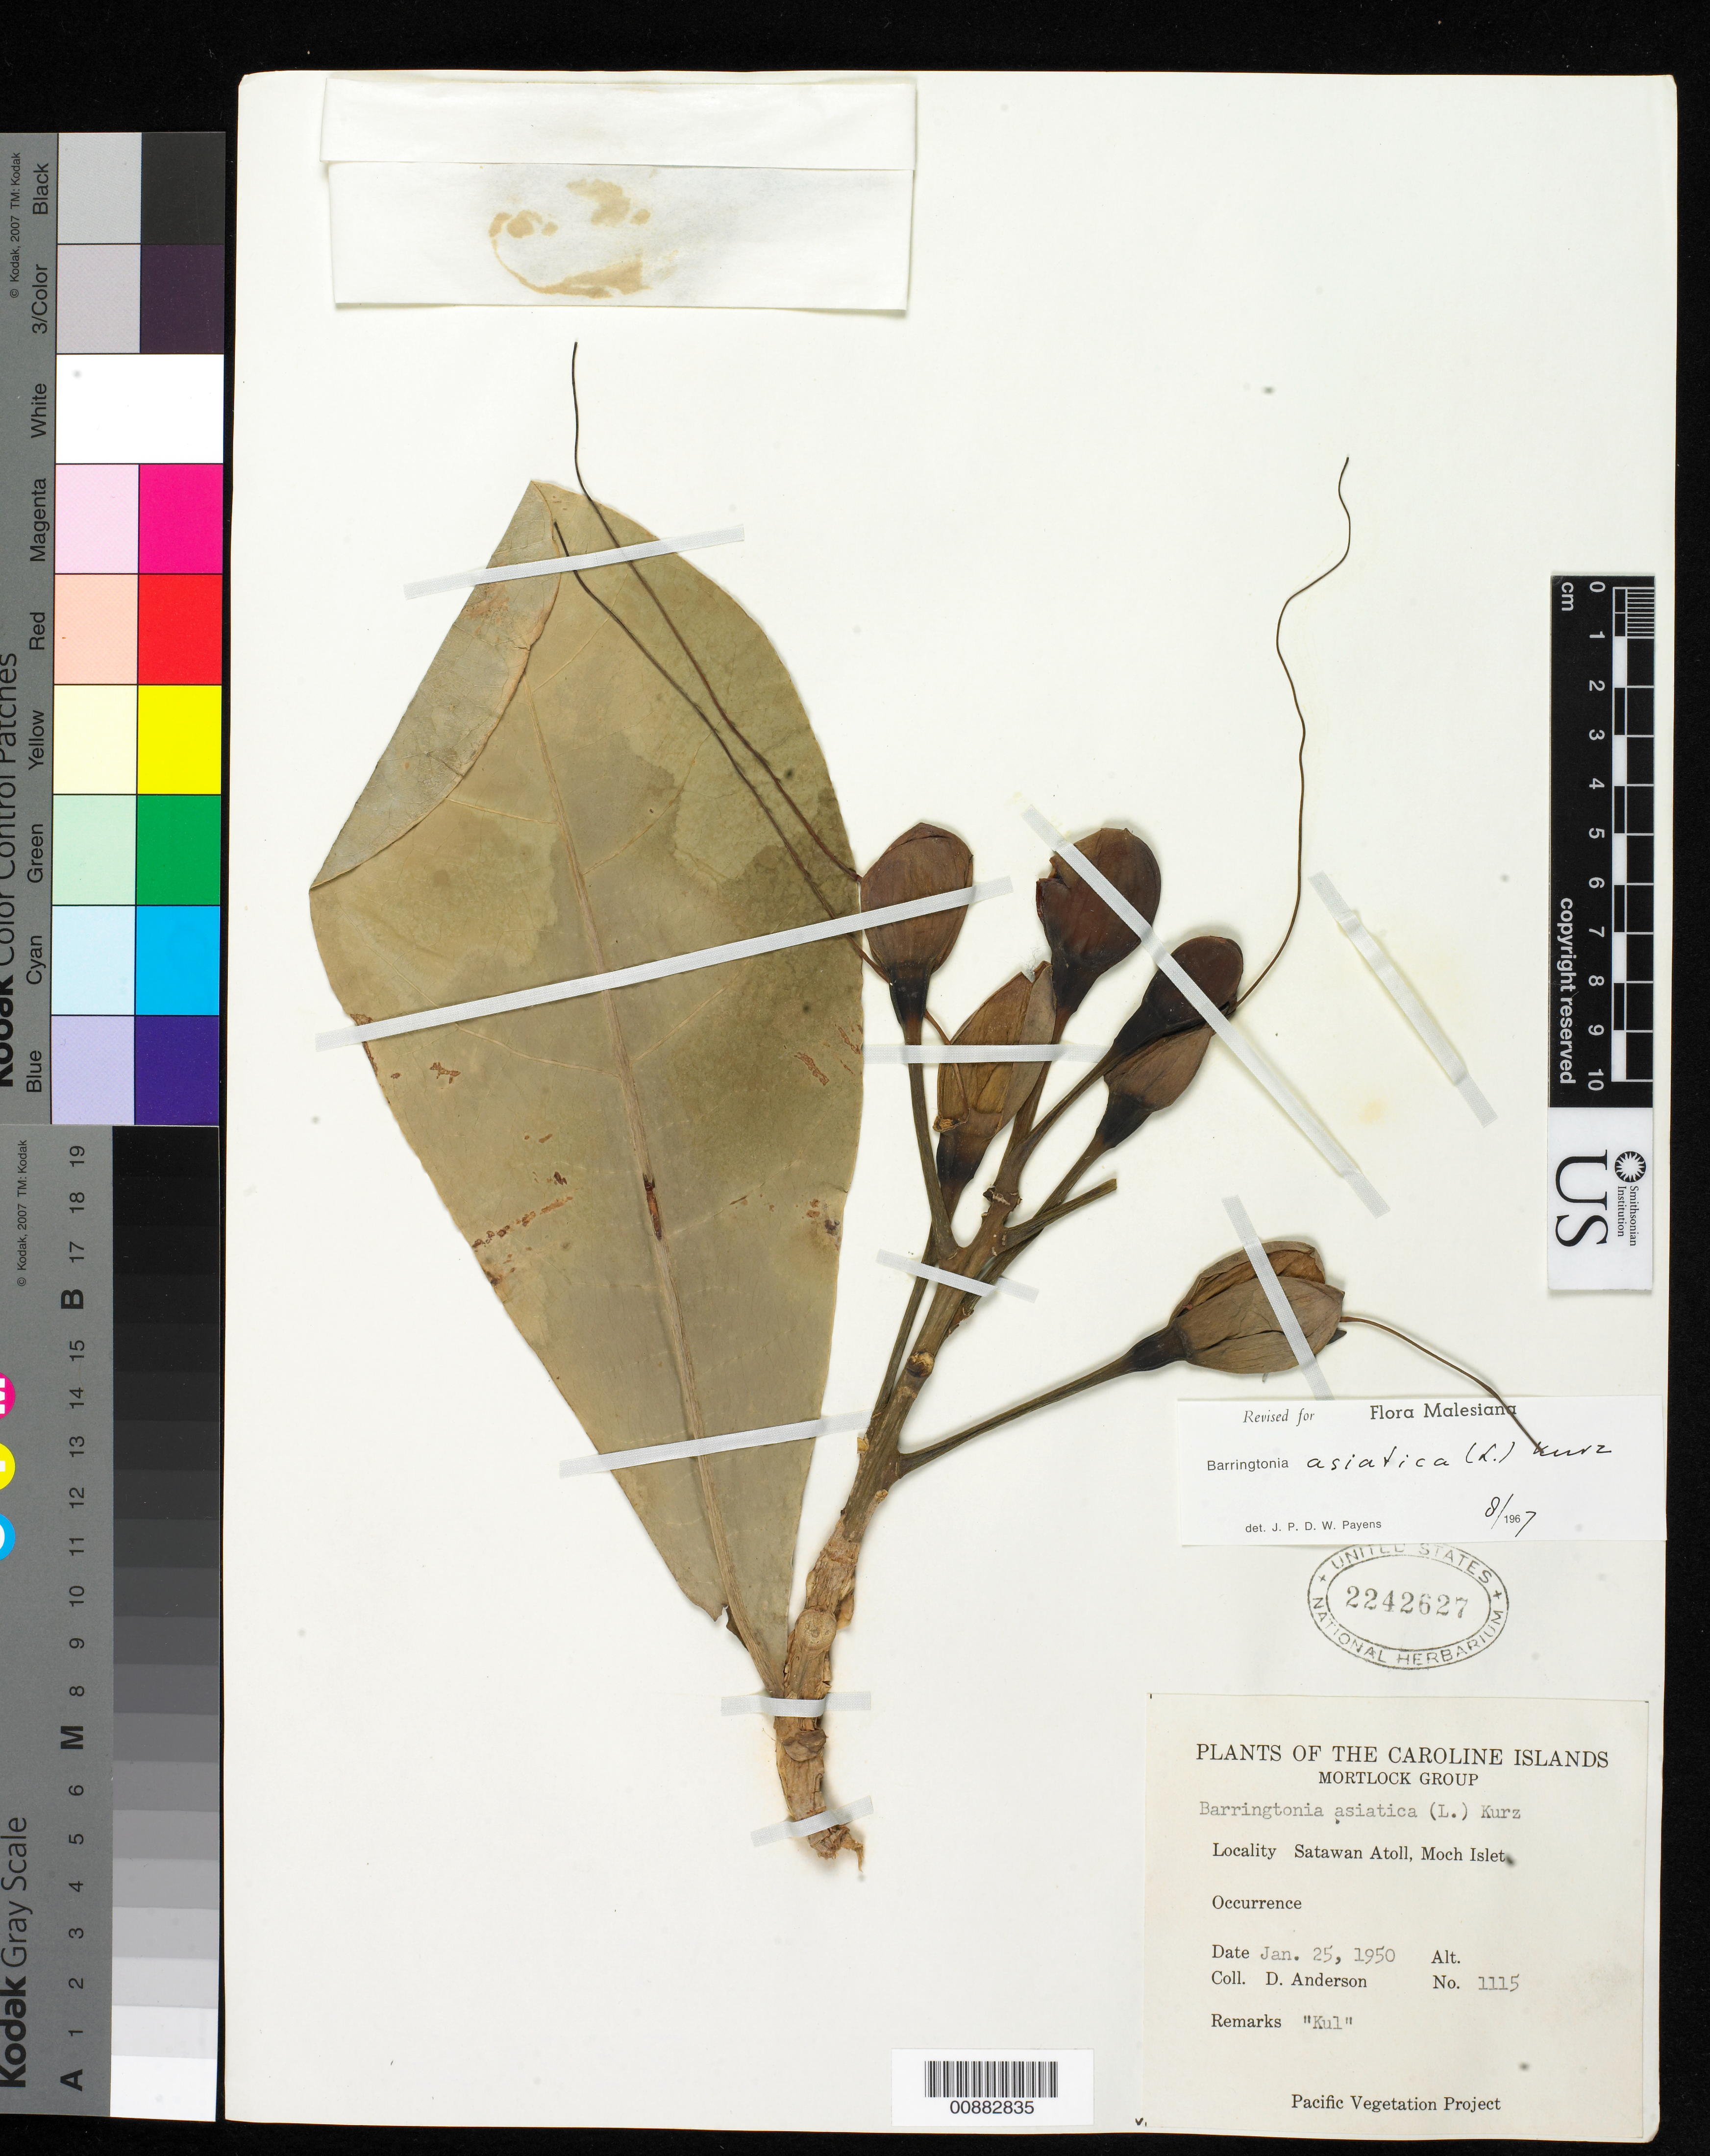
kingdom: Plantae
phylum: Tracheophyta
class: Magnoliopsida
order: Ericales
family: Lecythidaceae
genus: Barringtonia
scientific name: Barringtonia asiatica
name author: (L.) Kurz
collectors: D. Anderson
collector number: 1115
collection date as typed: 25 Jan 1950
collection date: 1950-01-25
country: Micronesia, Federated States of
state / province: Truk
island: Satawan Atoll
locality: Moch Islet.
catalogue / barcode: US 2242627